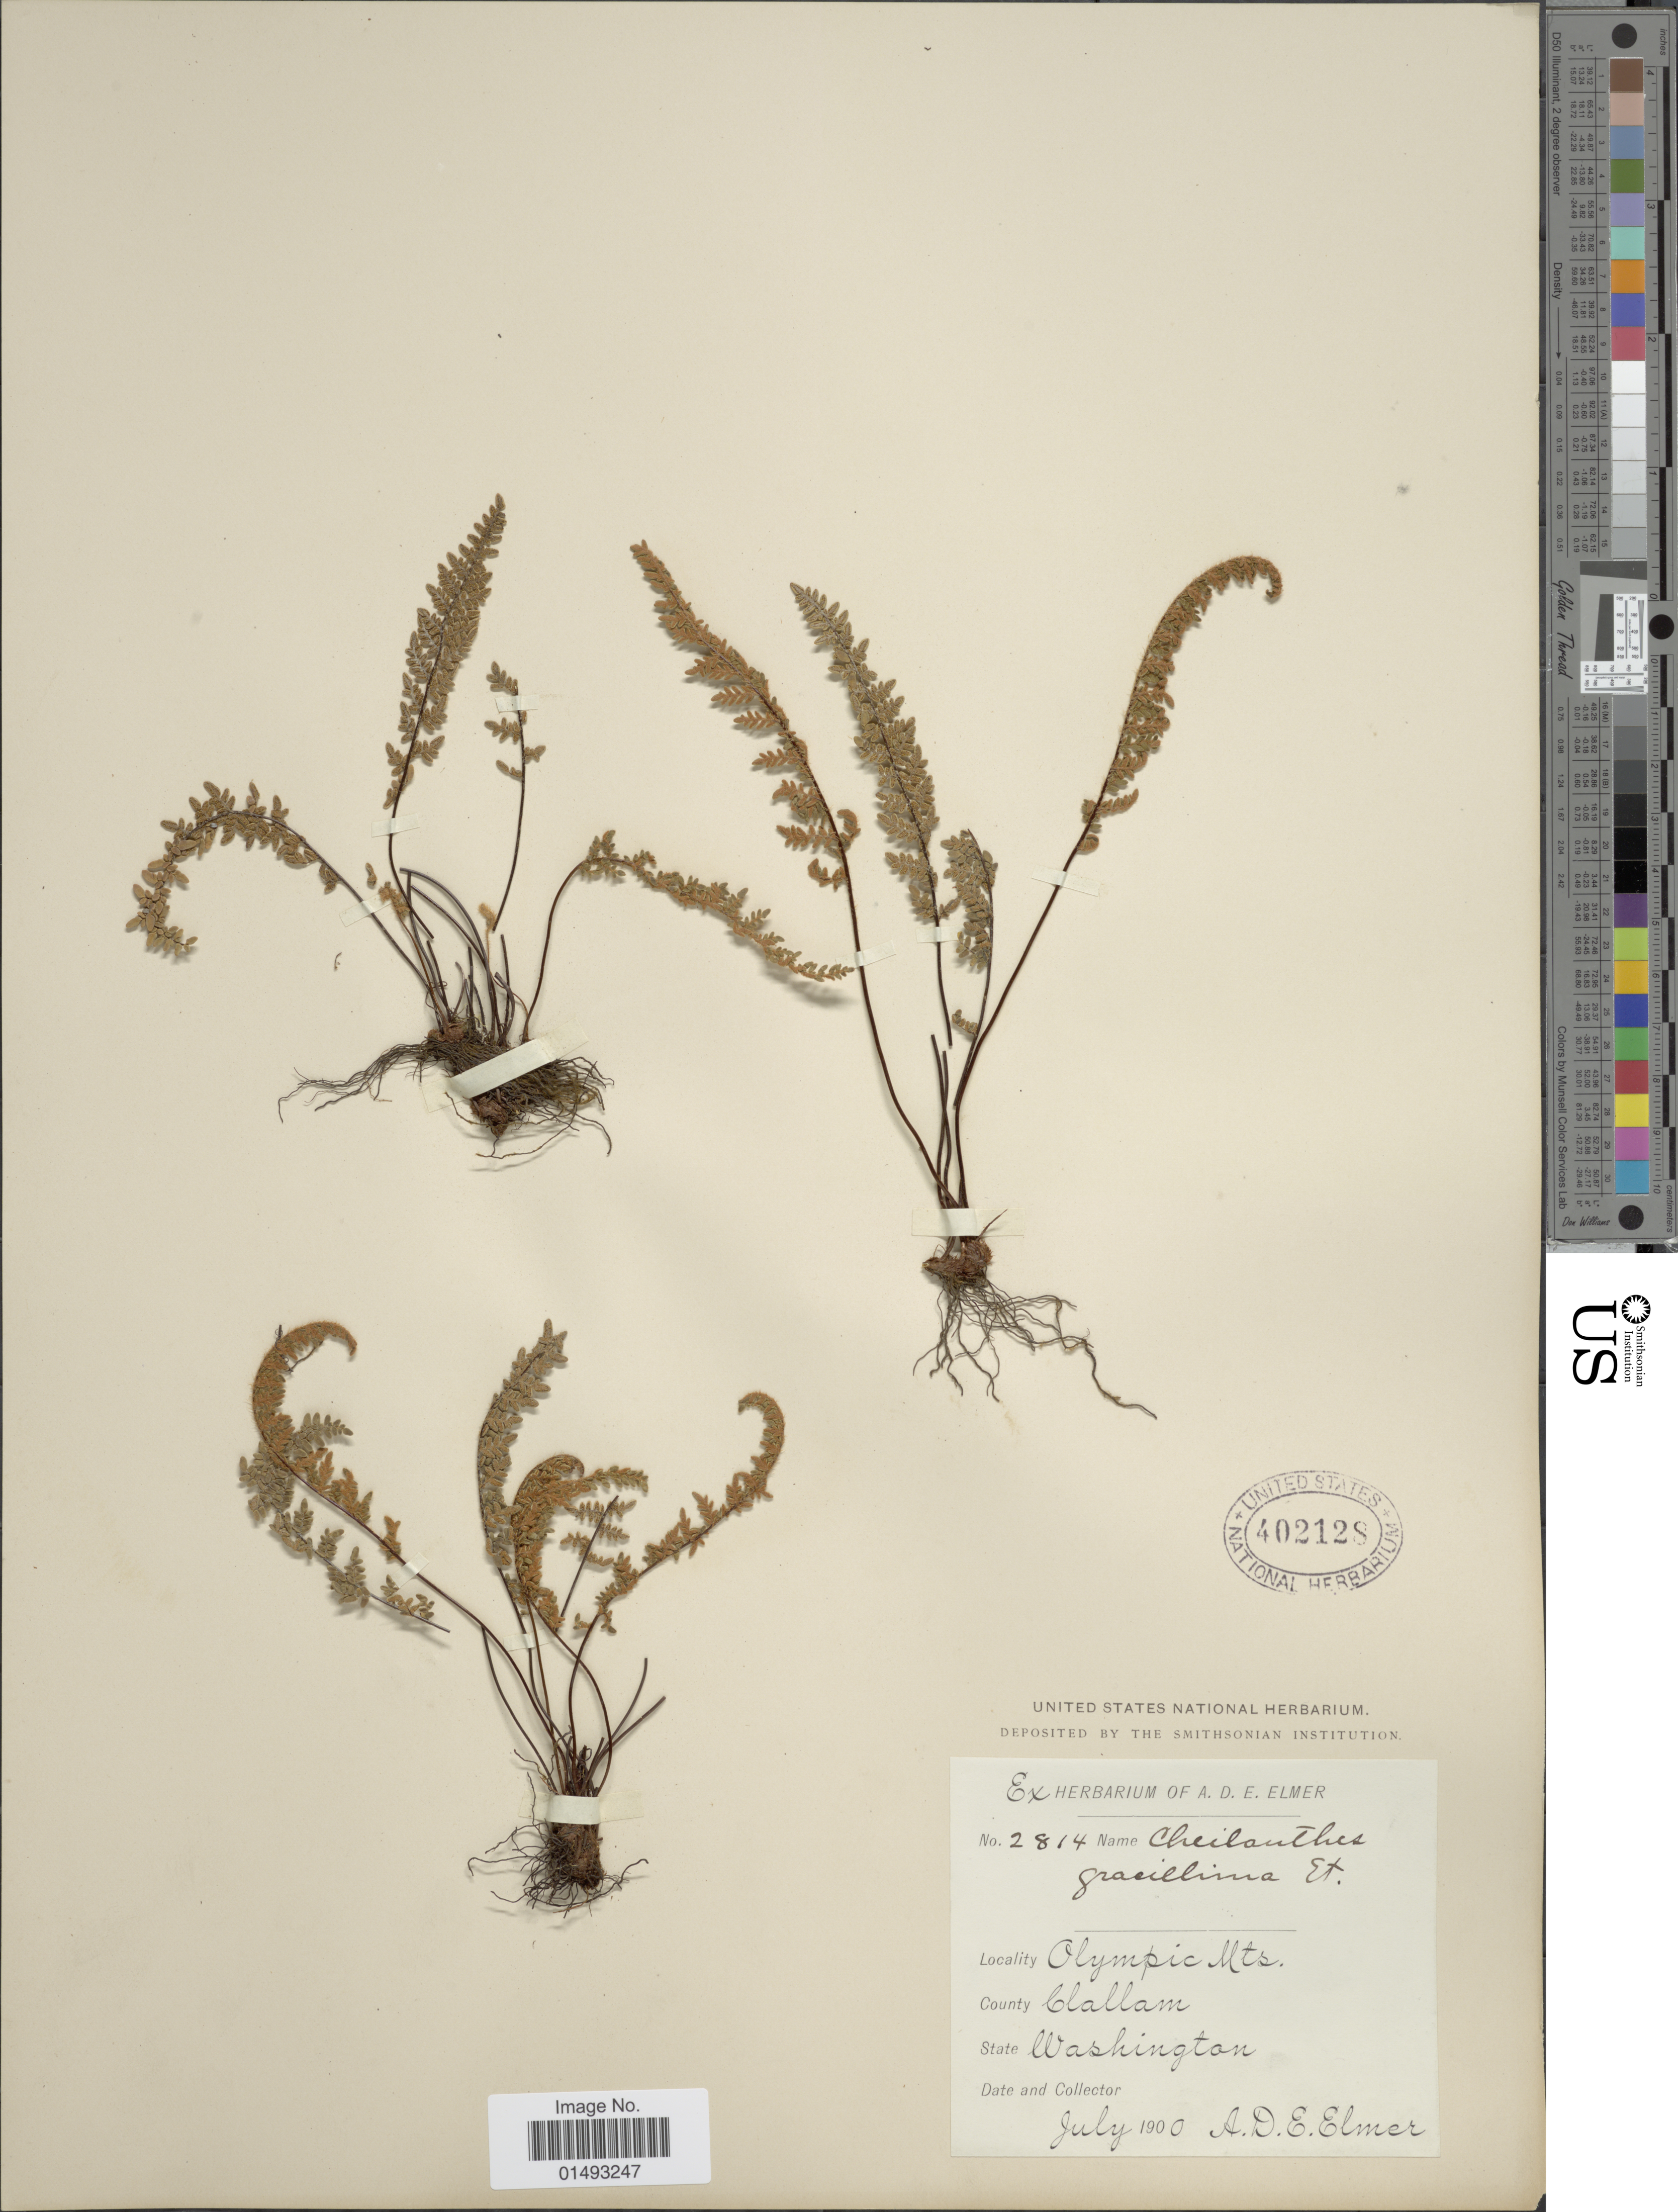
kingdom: Plantae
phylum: Tracheophyta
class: Polypodiopsida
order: Polypodiales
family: Pteridaceae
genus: Myriopteris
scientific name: Myriopteris gracillima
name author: (D.C. Eaton) J. Sm.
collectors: A. D. E. Elmer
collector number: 2814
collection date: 1900-07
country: United States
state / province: Washington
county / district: Clallam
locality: Olympic Mts, County Clallam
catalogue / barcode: US 402128